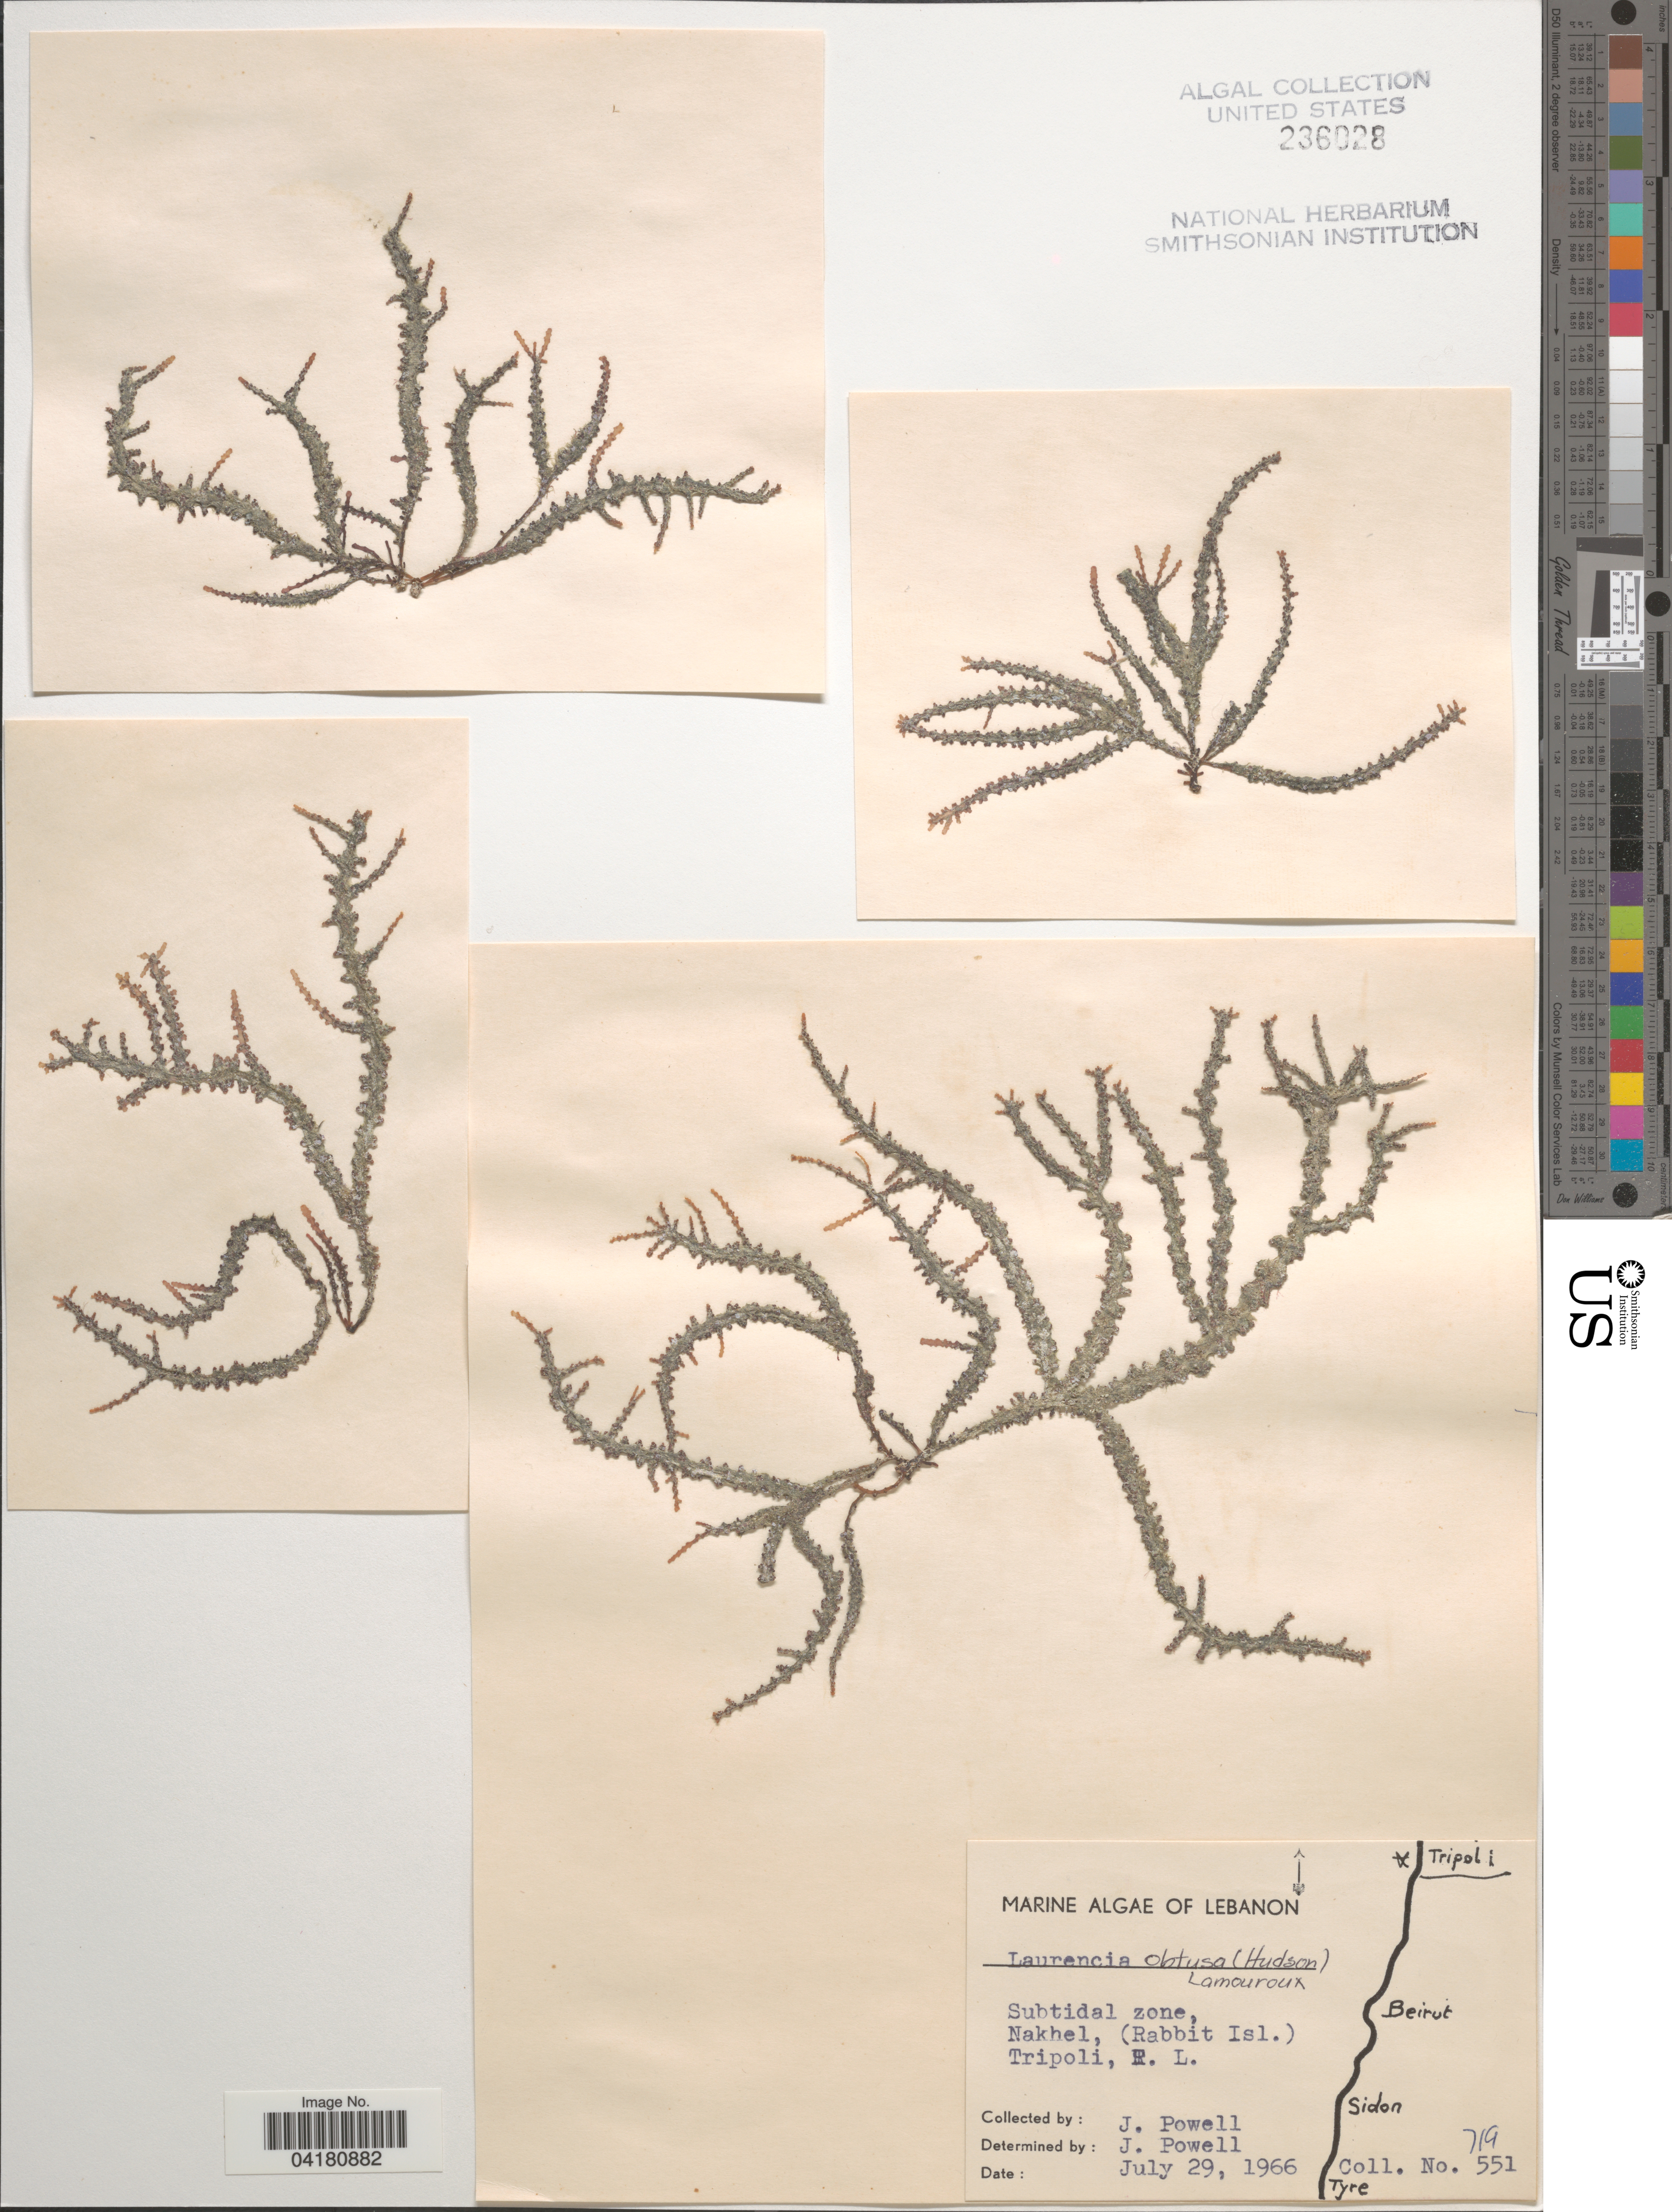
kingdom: Plantae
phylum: Rhodophyta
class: Florideophyceae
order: Ceramiales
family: Rhodomelaceae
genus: Laurencia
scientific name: Laurencia obtusa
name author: (Huds.) J.V.Lamouroux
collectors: J. Powell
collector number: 551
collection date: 1966-07-29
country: Lebanon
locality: Subtidal zone, Nakhel, (Rabbit Isl.) Tripoli, R. L.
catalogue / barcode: US 236028